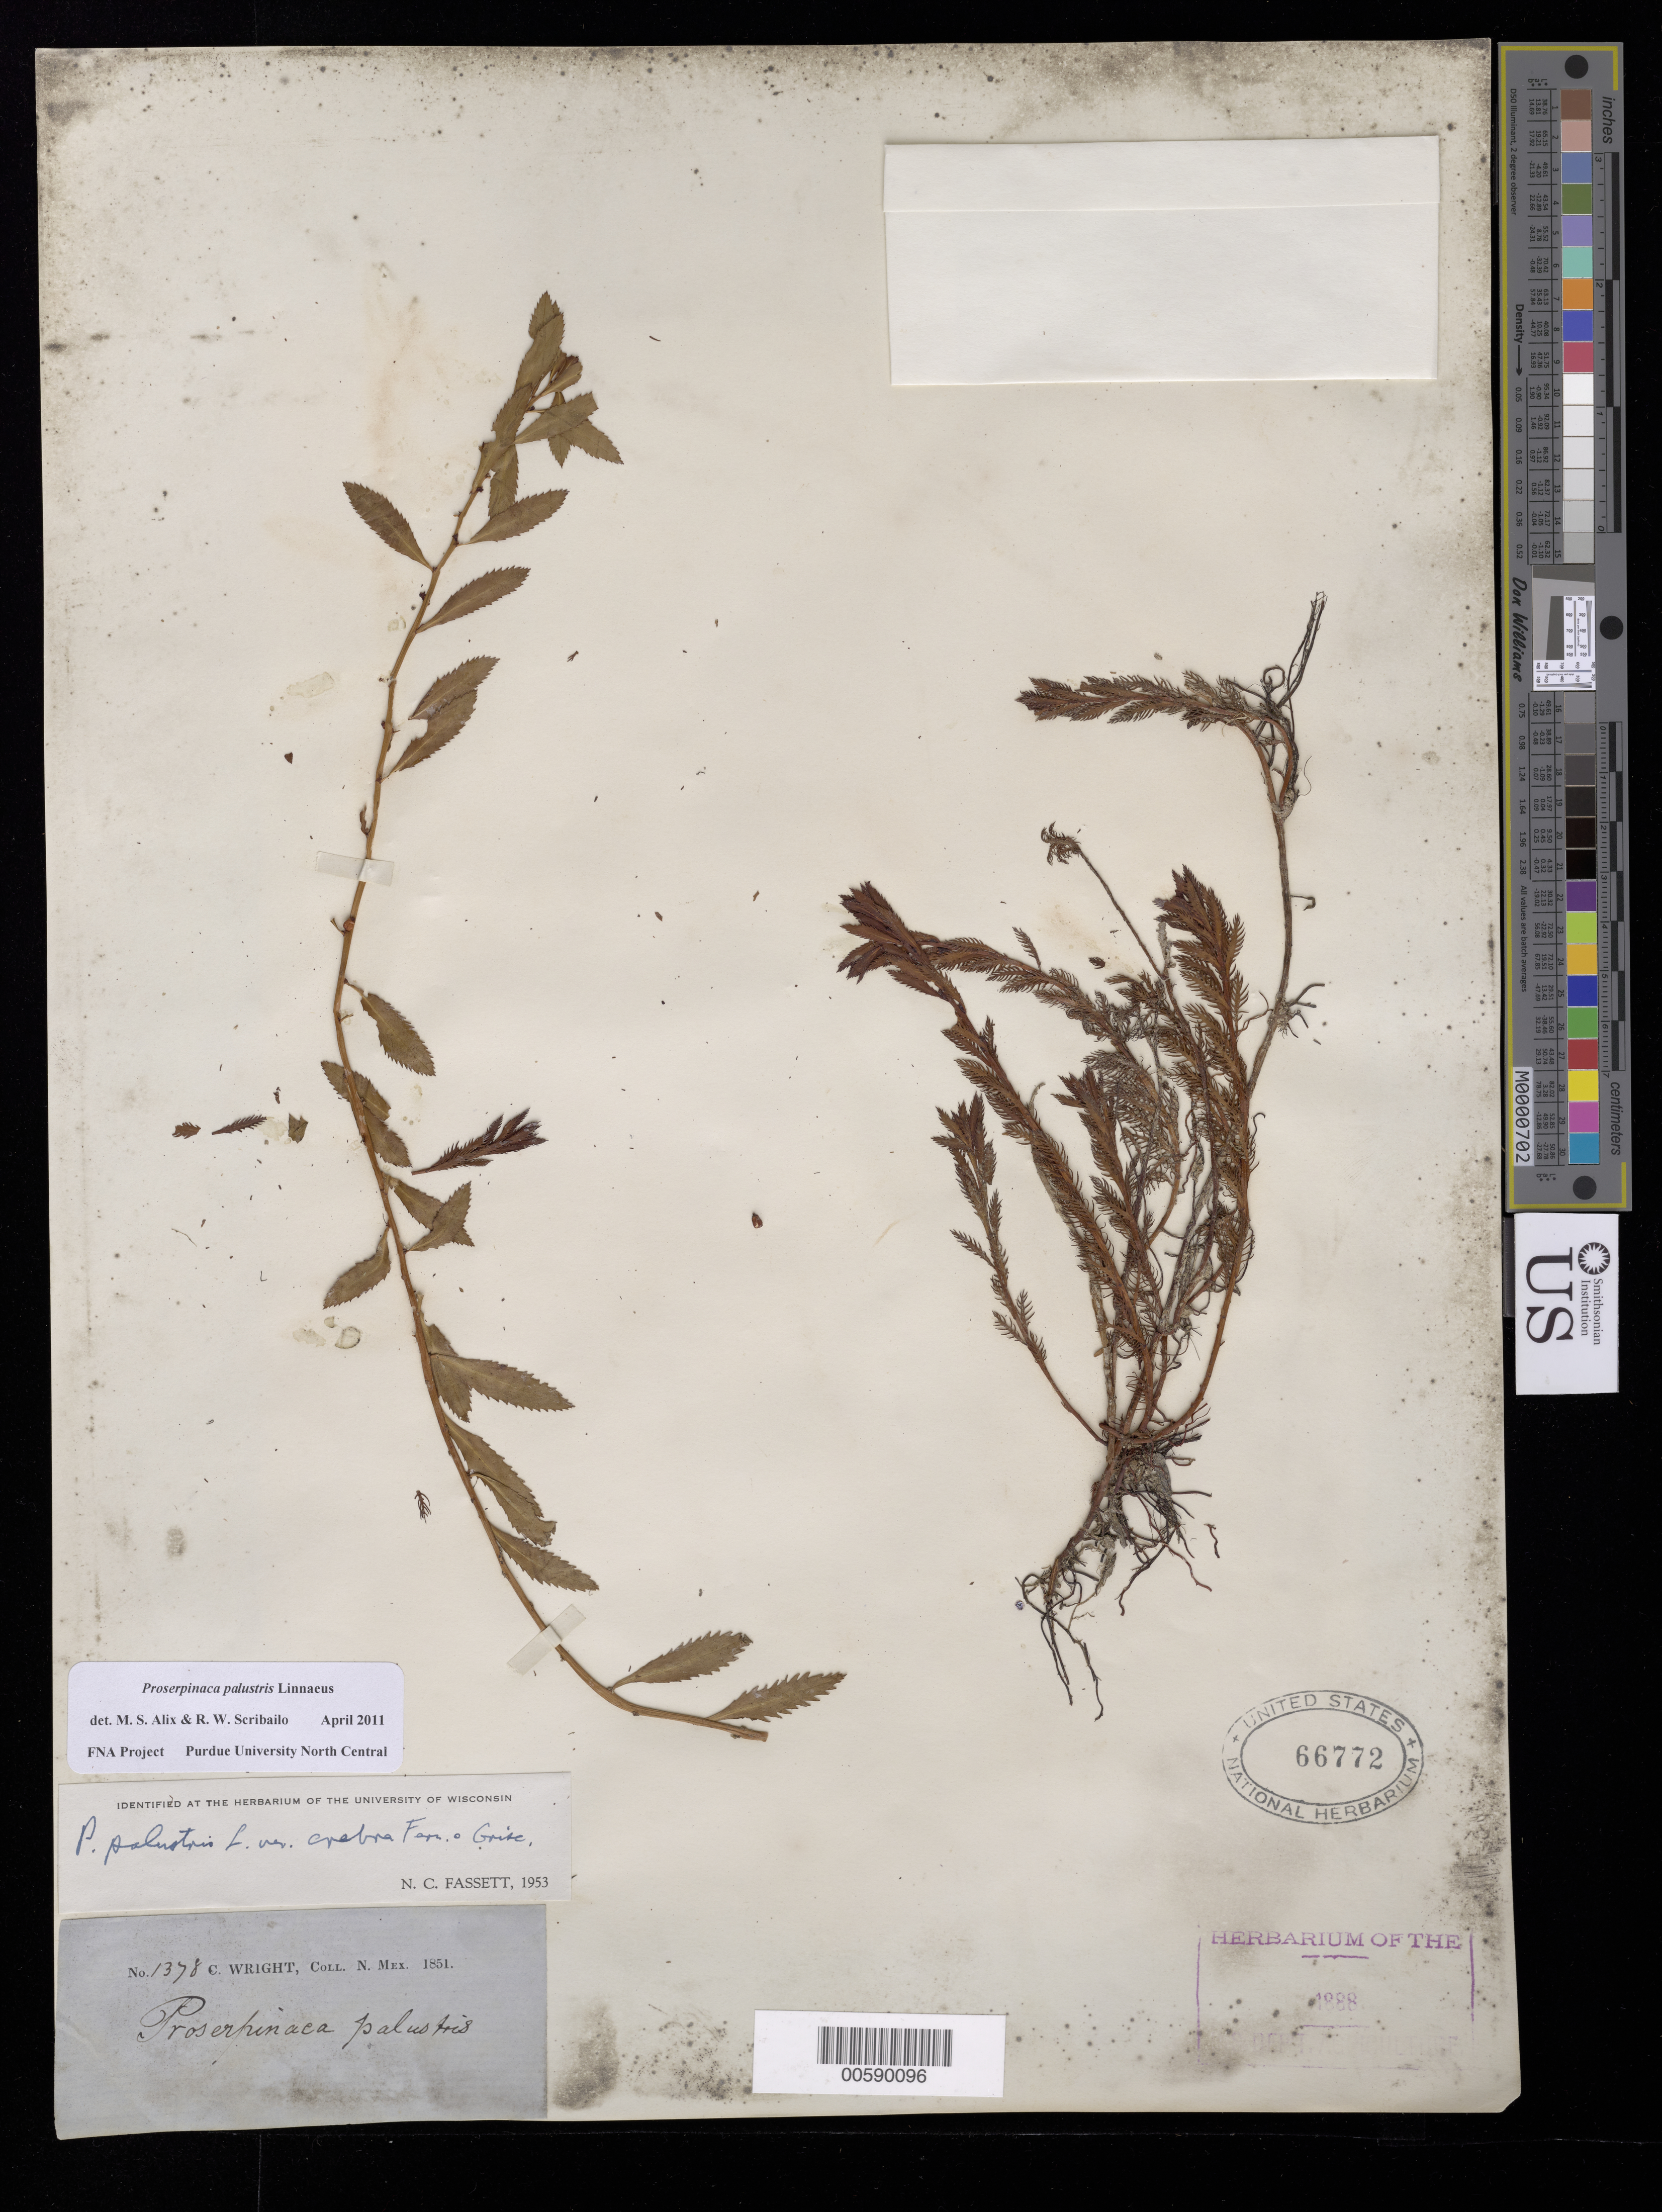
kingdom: Plantae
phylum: Tracheophyta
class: Magnoliopsida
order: Saxifragales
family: Haloragaceae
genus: Proserpinaca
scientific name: Proserpinaca palustris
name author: L.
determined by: Scribailo, R. W.; Alix, M. S.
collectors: C. Wright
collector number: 1378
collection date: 1851/1852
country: United States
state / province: New Mexico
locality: "N. Mex." [=northern Mexico or New Mexico? either way possibly referring to present-day Arizona or Texas]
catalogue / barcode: US 66772